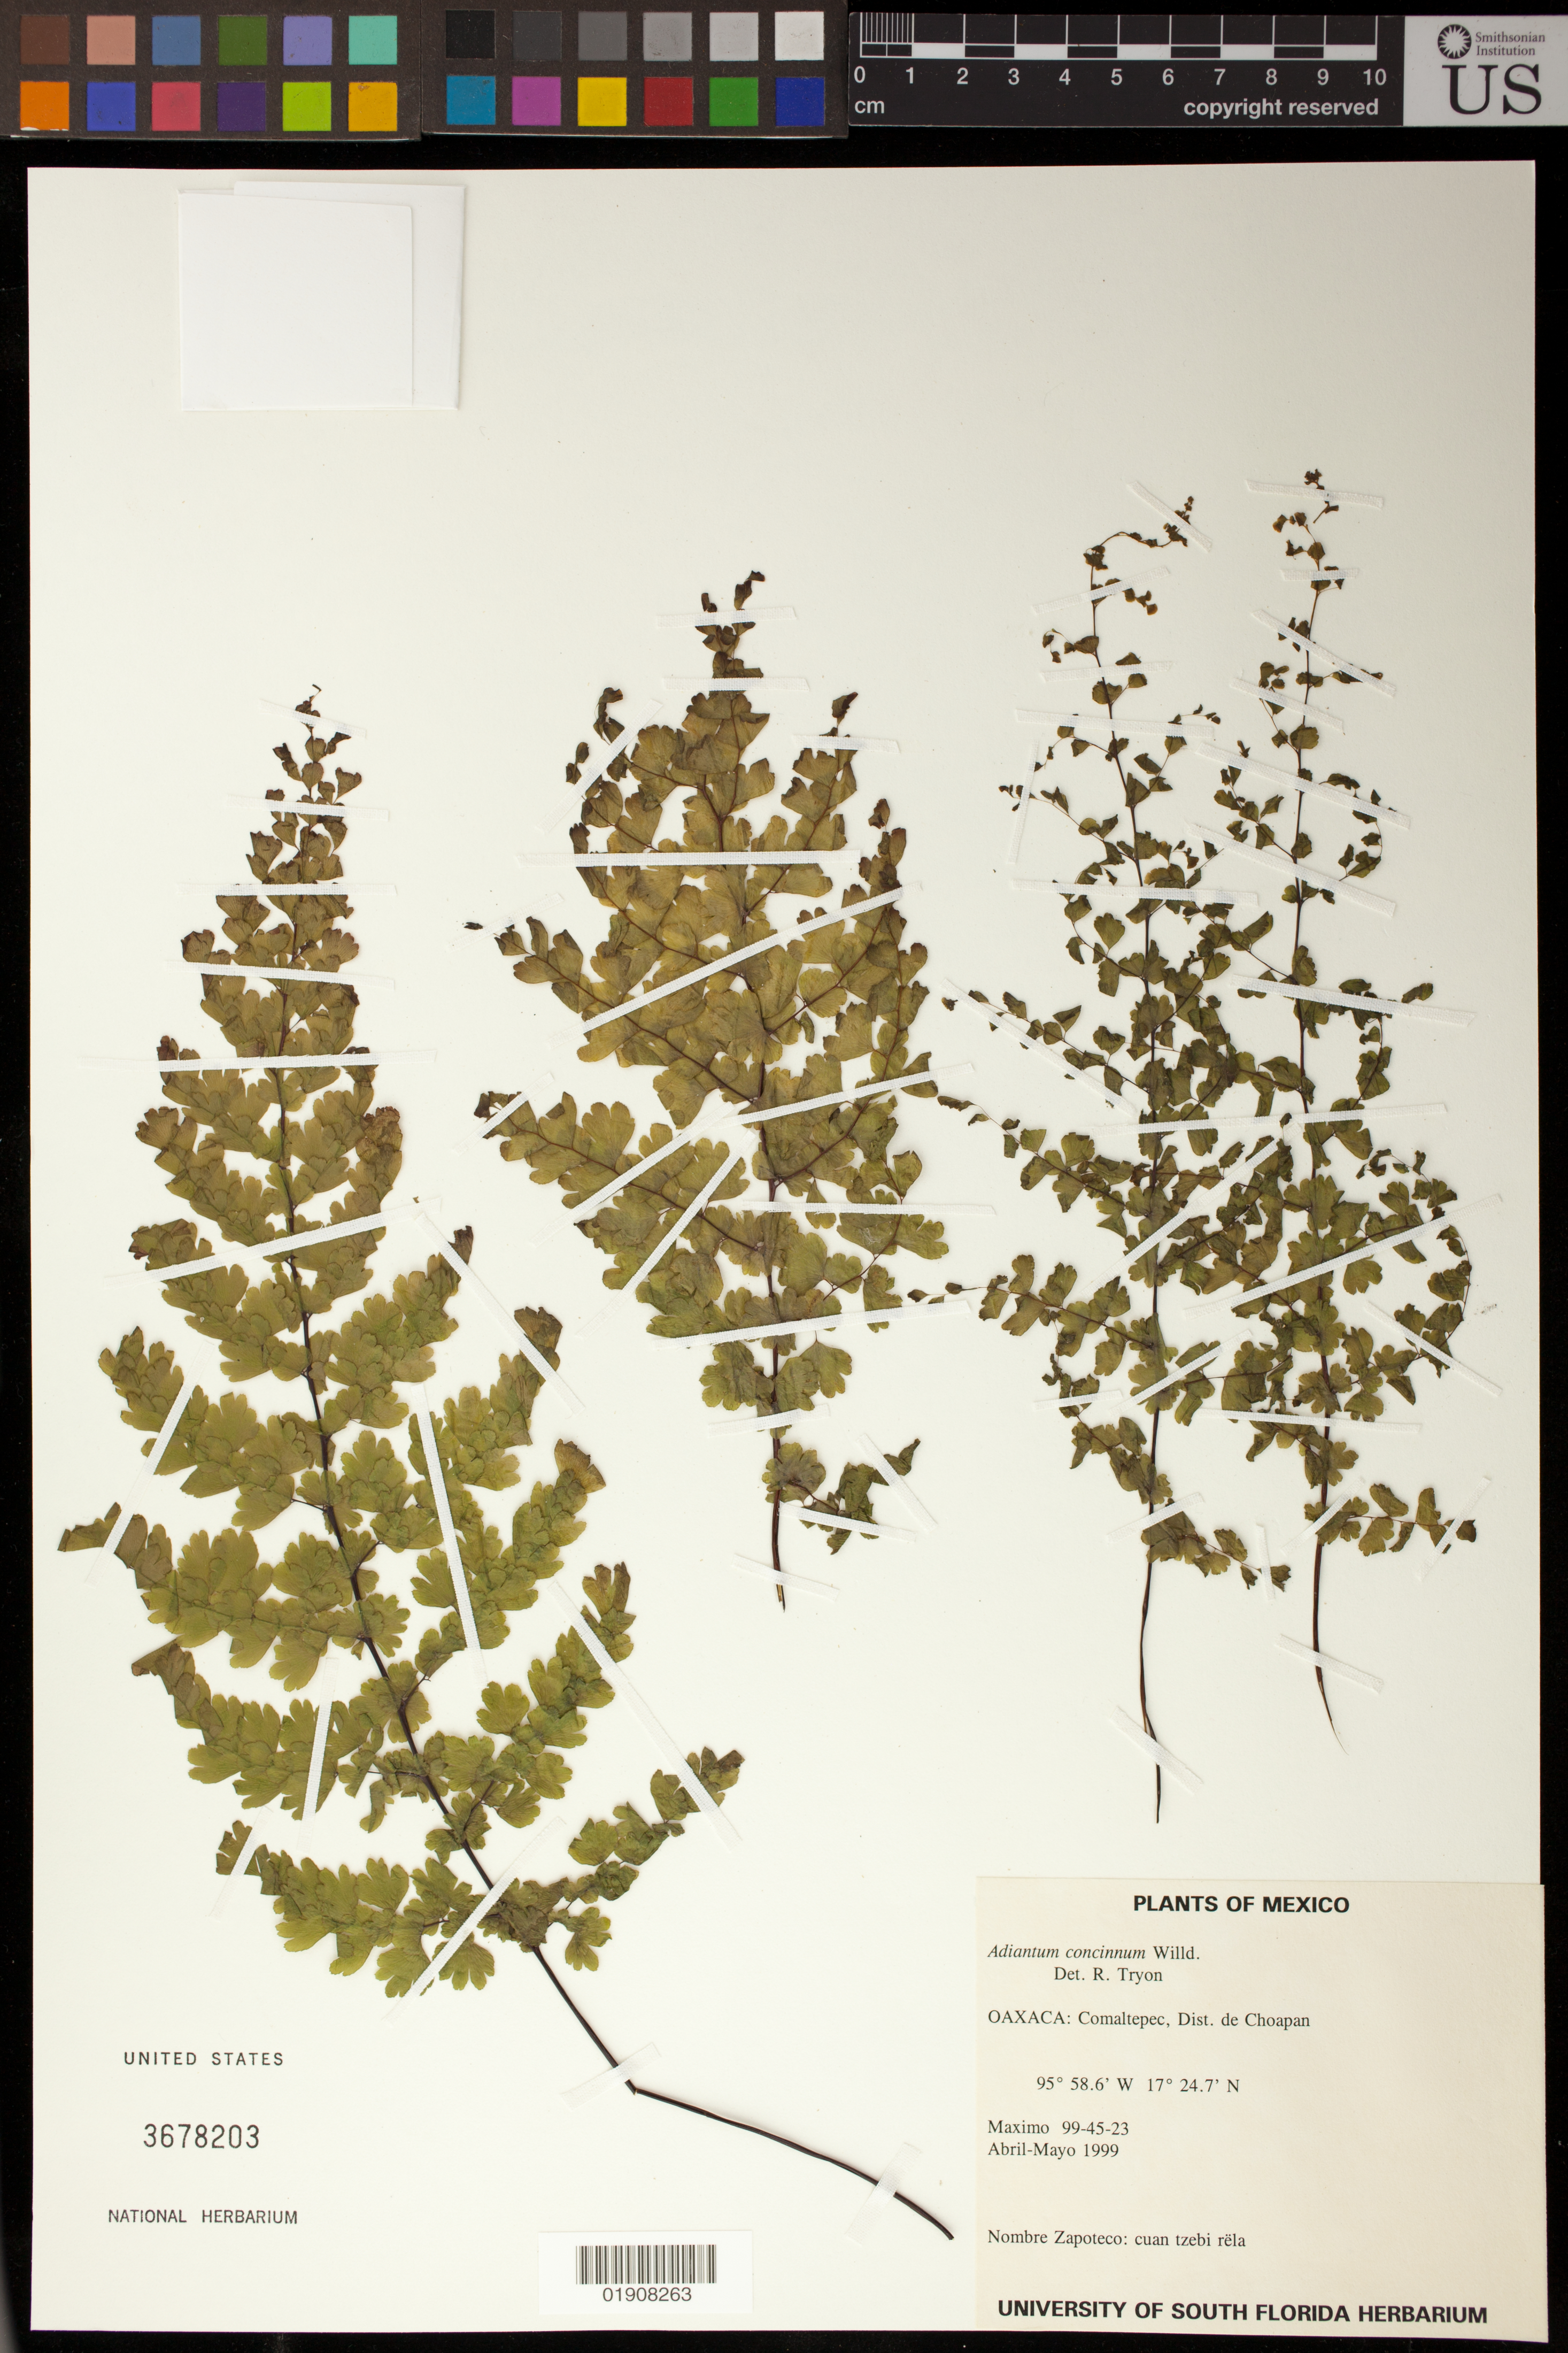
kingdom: Plantae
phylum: Tracheophyta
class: Polypodiopsida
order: Polypodiales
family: Pteridaceae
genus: Adiantum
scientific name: Adiantum concinnum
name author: Humb. & Bonpl. ex Willd.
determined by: Tryon, Rolla M., Jr.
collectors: Maximo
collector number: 99-45-23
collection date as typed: Abril-Mayo 1999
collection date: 1999-04/1999-05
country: Mexico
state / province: Oaxaca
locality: Comaltepec, Dist. de Choapan.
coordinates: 17 24.7 N, 95 58.6 W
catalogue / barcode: US 3678203